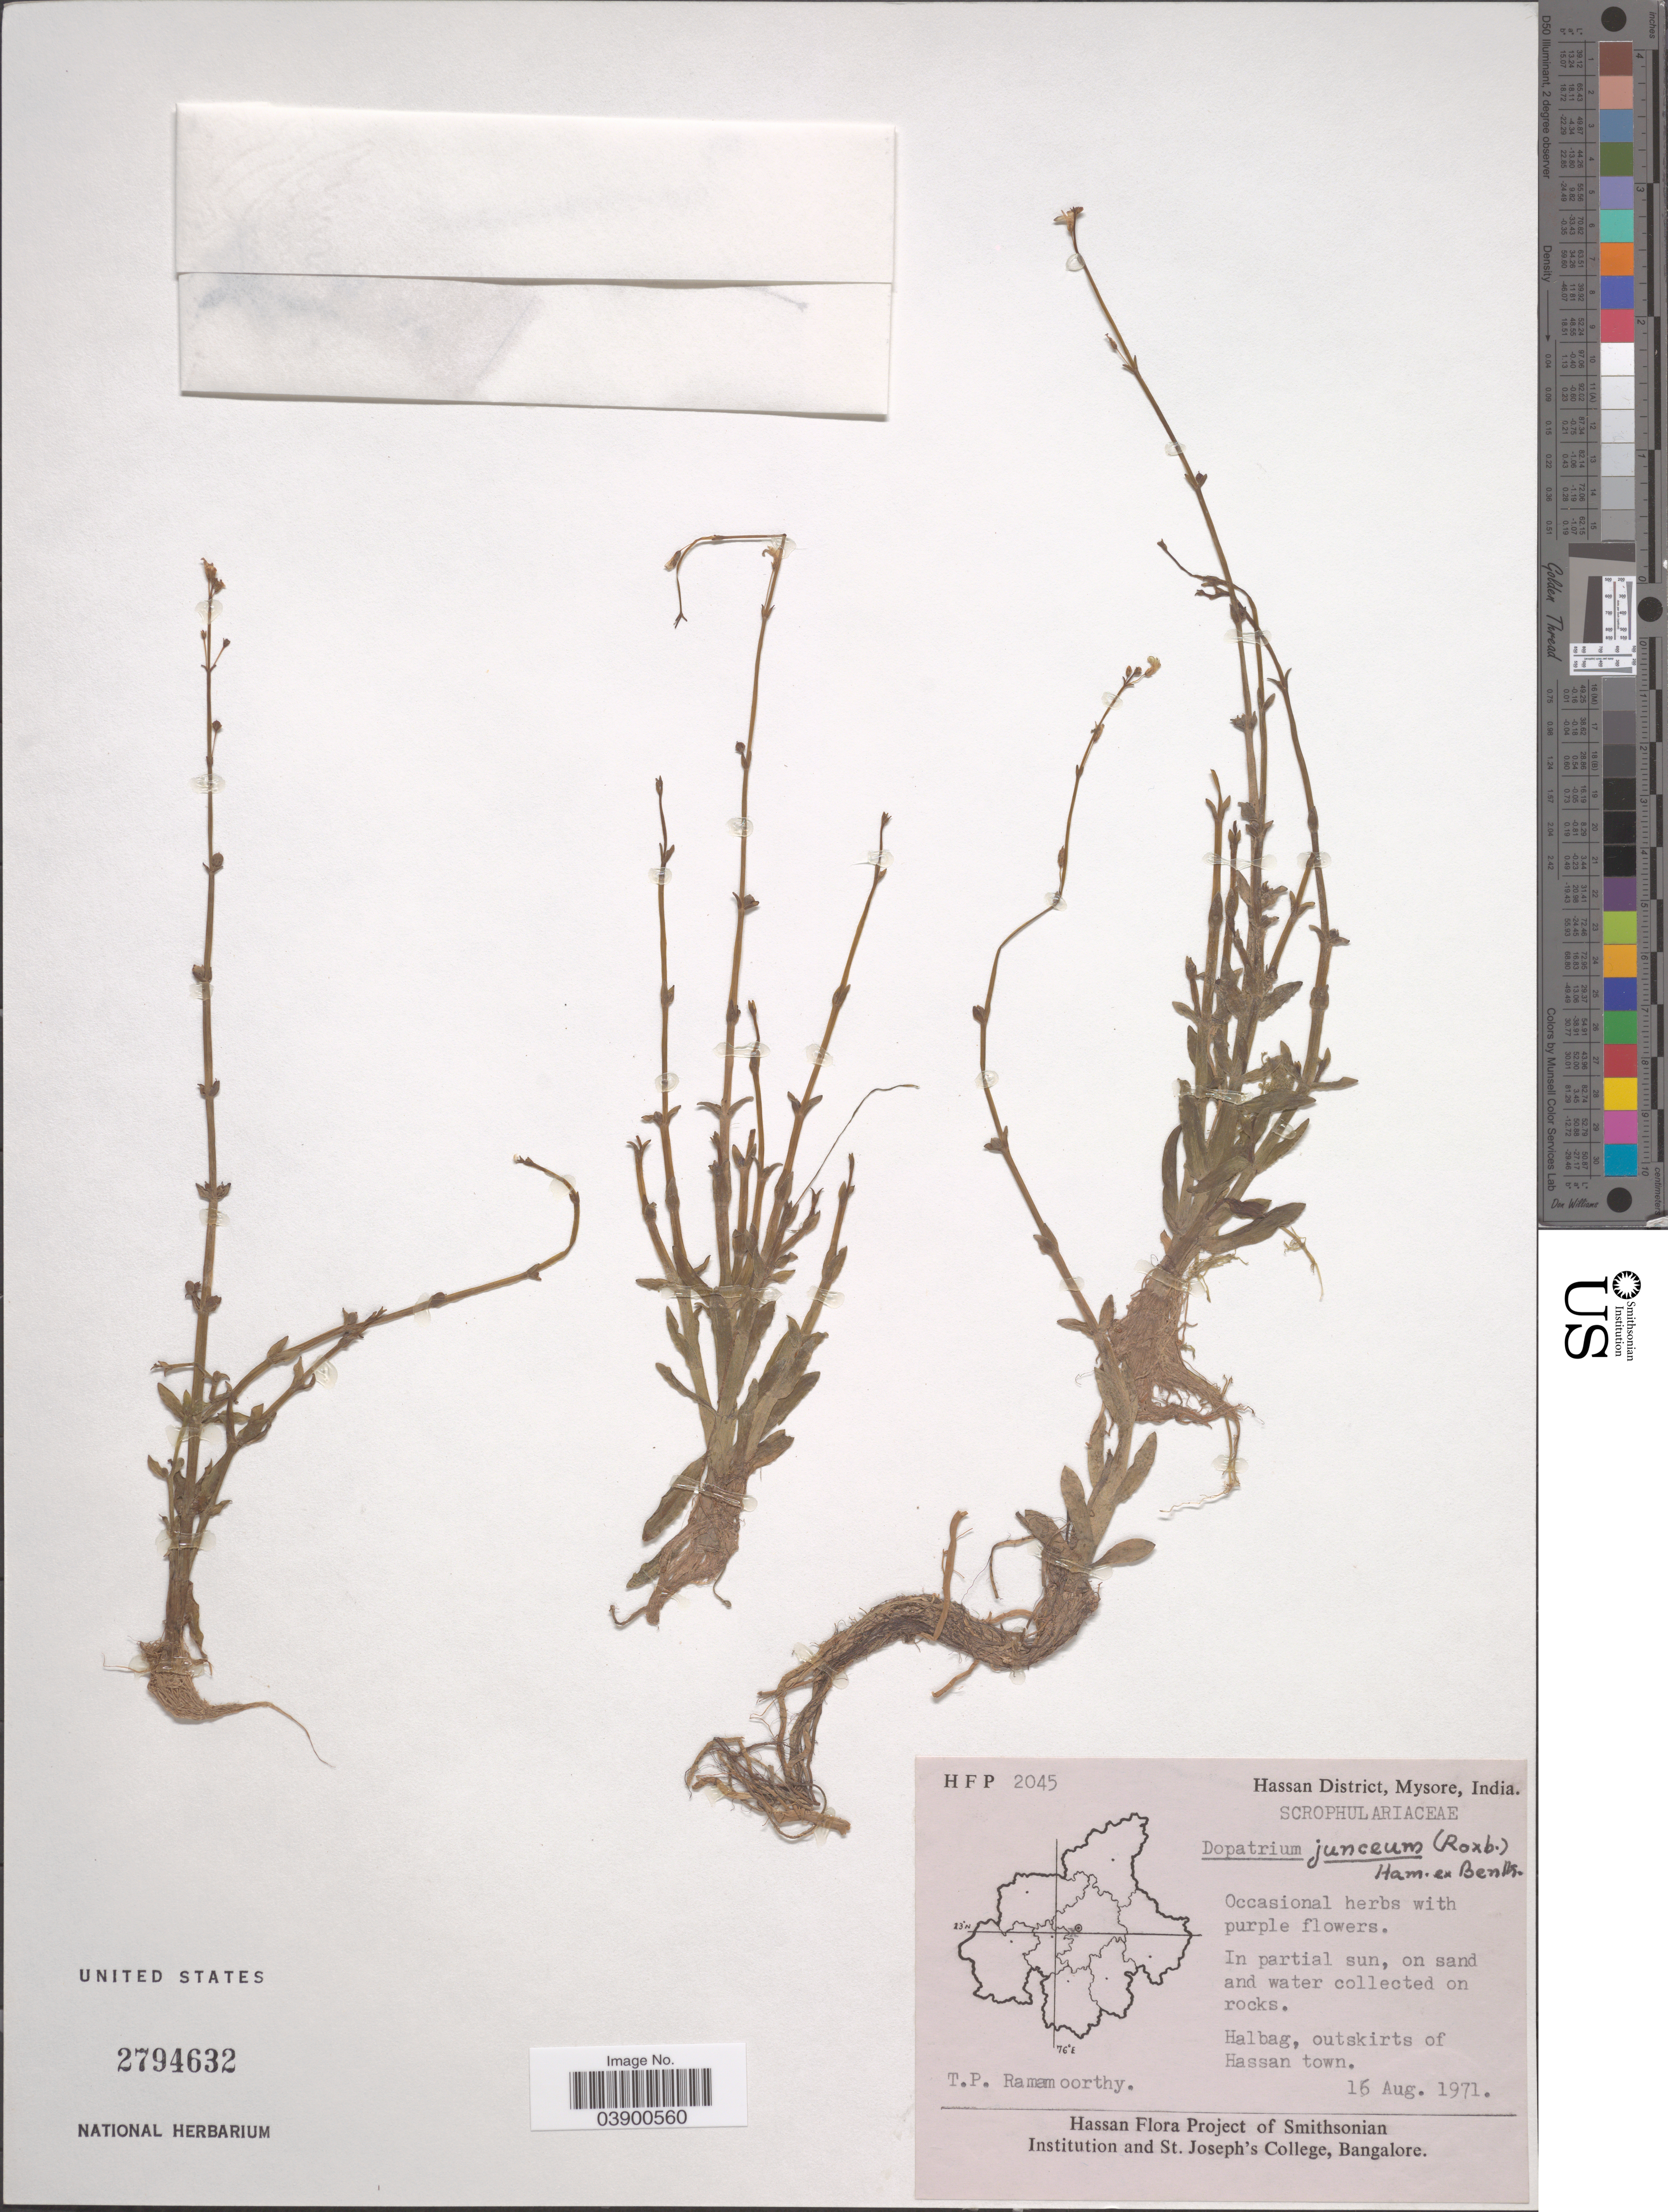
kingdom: Plantae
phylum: Tracheophyta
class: Magnoliopsida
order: Lamiales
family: Plantaginaceae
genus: Dopatrium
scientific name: Dopatrium junceum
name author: (Roxb.) Buch.-Ham. ex Benth.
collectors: T. P. Ramamoorthy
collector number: HFP2045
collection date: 1971-08-16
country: India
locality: Hassan District, Mysore. Halbag, outskirts of Hassan town.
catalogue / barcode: US 2794632